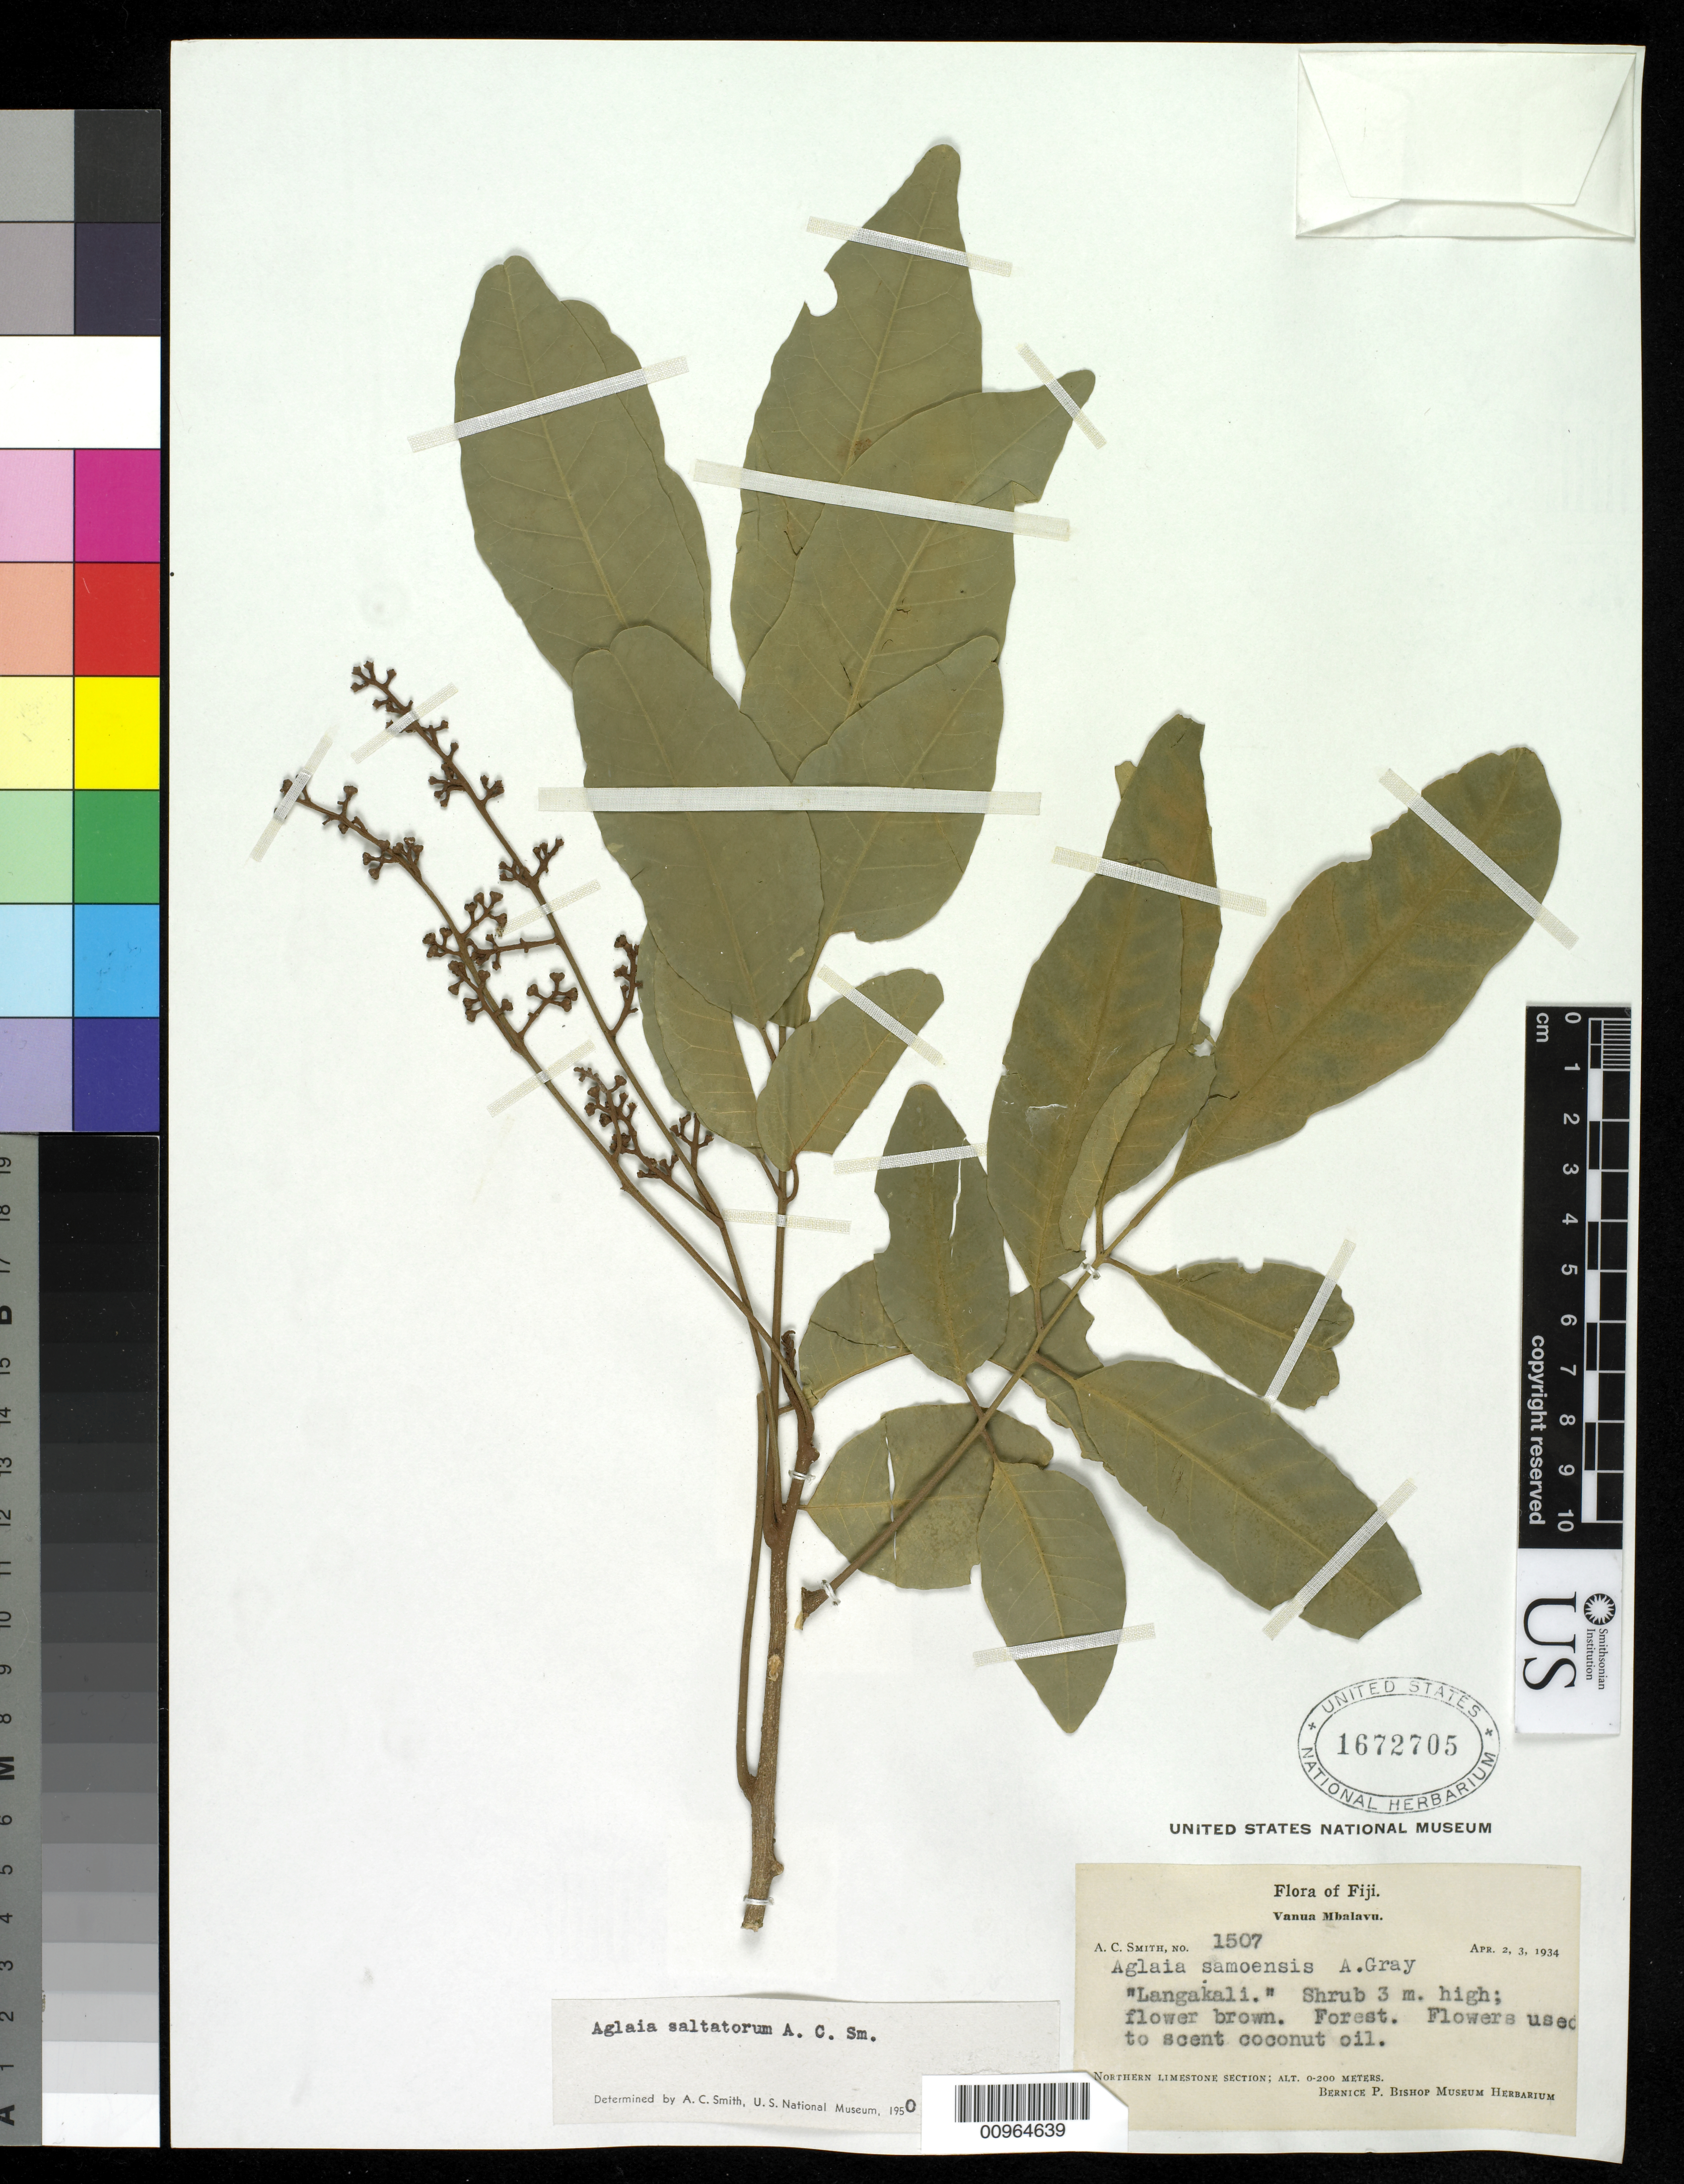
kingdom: Plantae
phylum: Tracheophyta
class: Magnoliopsida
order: Sapindales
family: Meliaceae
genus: Aglaia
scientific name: Aglaia saltatorum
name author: A.C. Sm.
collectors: C. A. Smith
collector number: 1507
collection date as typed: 02 Apr 1934 to 03 Apr 1934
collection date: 1934-04-02/1934-04-03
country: Fiji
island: Vanua Balavu [Mbalavu]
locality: Northern Limestone Section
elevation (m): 0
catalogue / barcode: US 1672705